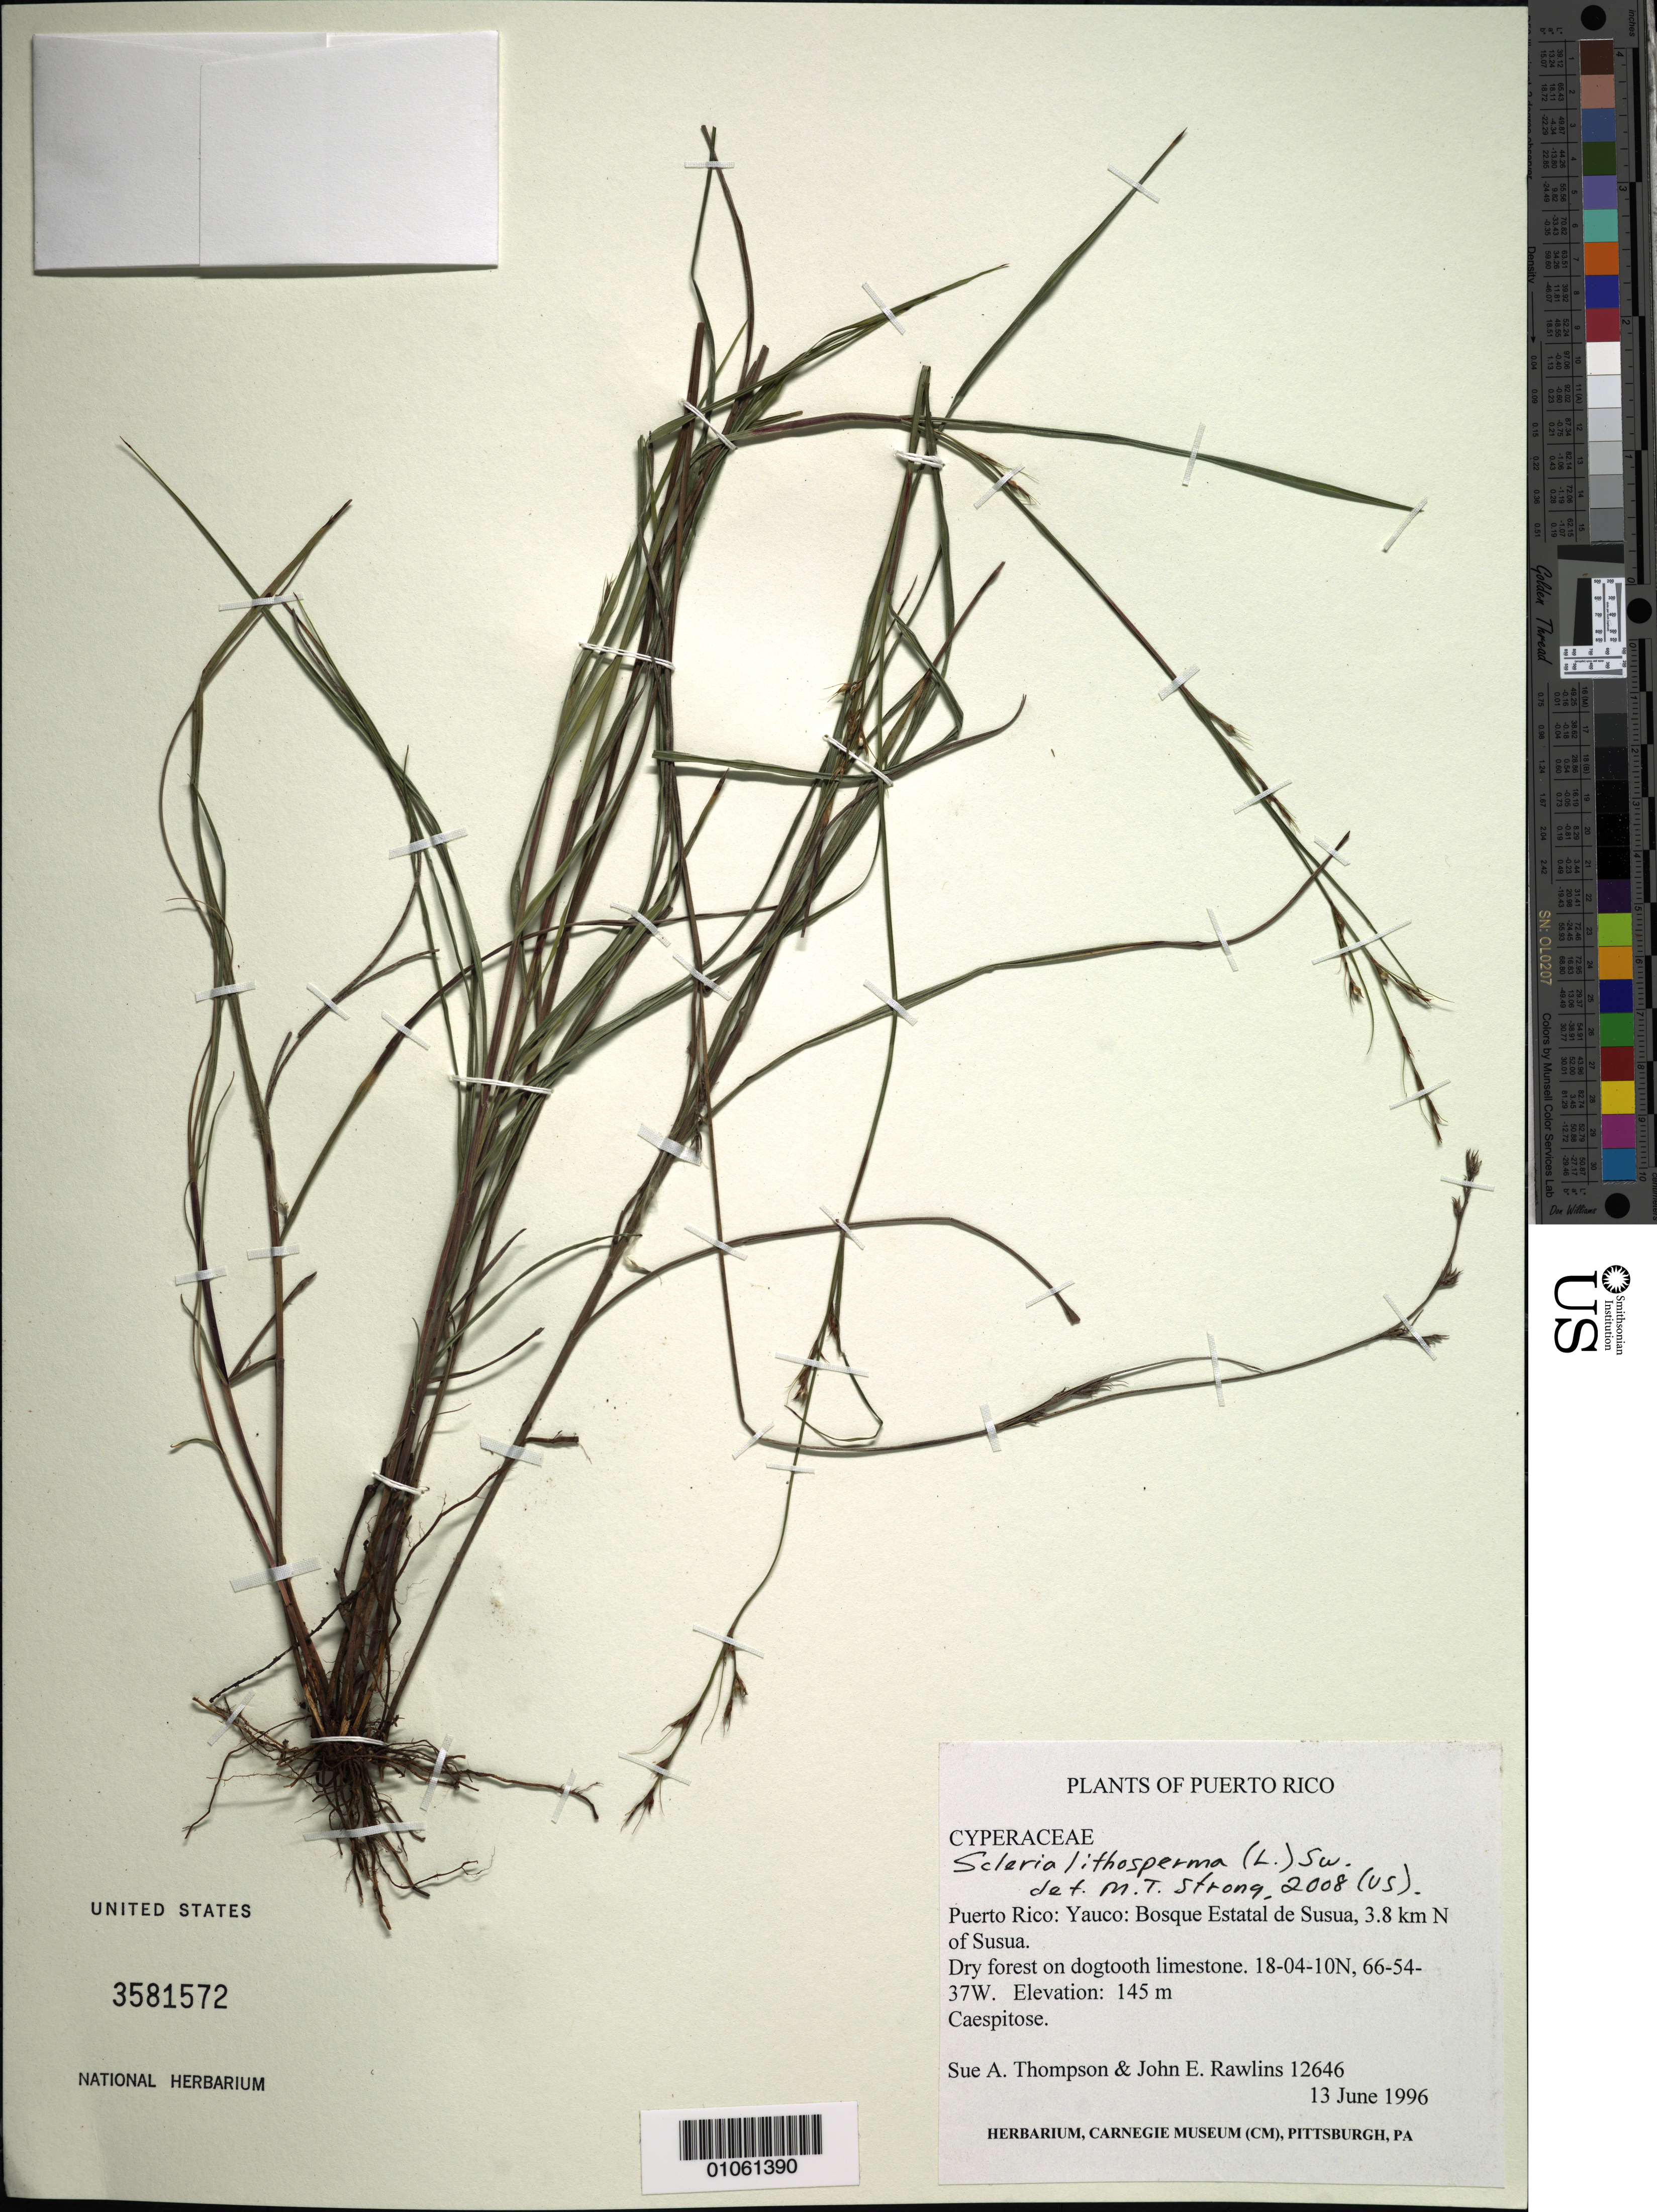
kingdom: Plantae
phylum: Tracheophyta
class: Liliopsida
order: Poales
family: Cyperaceae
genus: Scleria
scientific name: Scleria lithosperma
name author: (L.) Sw.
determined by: Strong, M. T., (US), Smithsonian Institution - National Museum of Natural History (UNITED STATES)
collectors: S. A. Thompson & J. Rawlins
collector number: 12646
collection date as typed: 13 Jun 1996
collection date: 1996-06-13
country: Puerto Rico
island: Puerto Rico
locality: Yauco, Bosque Estatal de Susua, 3.8 km N of Susua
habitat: Dry forest on dogtooth limestone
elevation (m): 145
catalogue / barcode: US 3581572